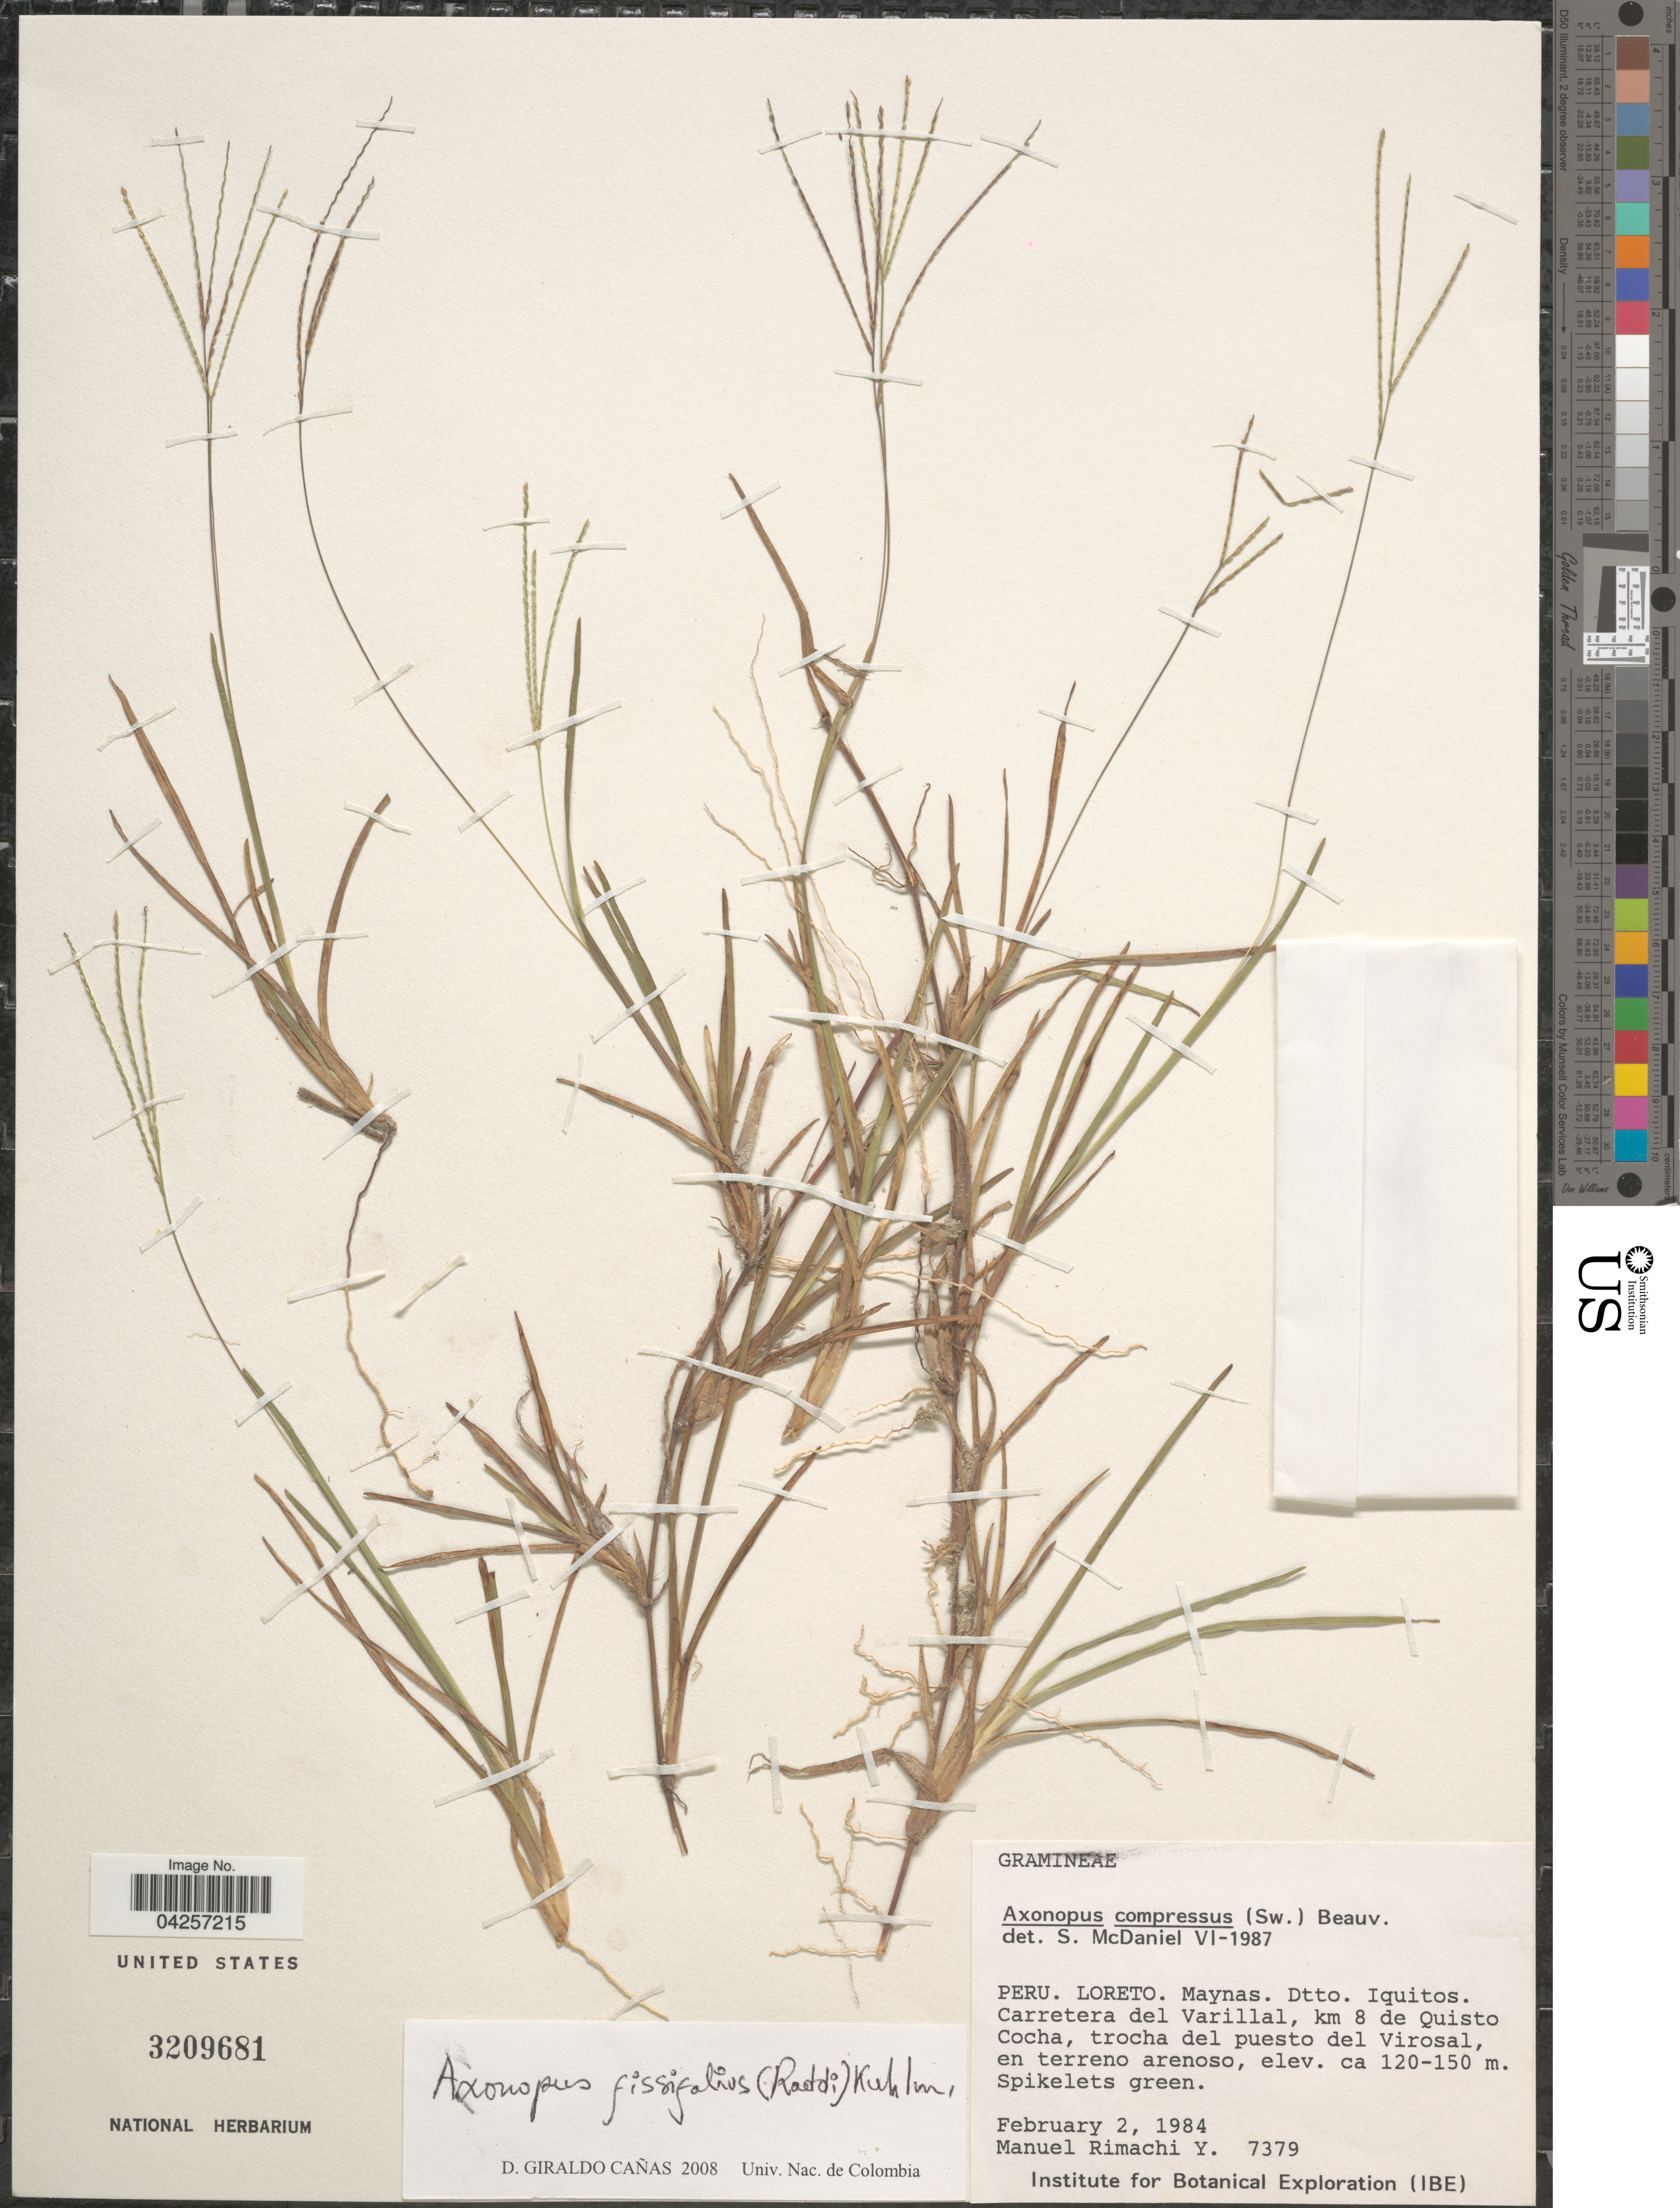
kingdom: Plantae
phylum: Tracheophyta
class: Liliopsida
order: Poales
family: Poaceae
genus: Axonopus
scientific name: Axonopus fissifolius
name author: (Raddi) Kuhlm.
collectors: M. Rimachi Y.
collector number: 7379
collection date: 1984-02-02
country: Peru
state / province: Loreto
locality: Maynas. Dtto. Iquitos. Carretera del Varillal, km 8 de Quisto Cocha.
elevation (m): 120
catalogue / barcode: US 3209681